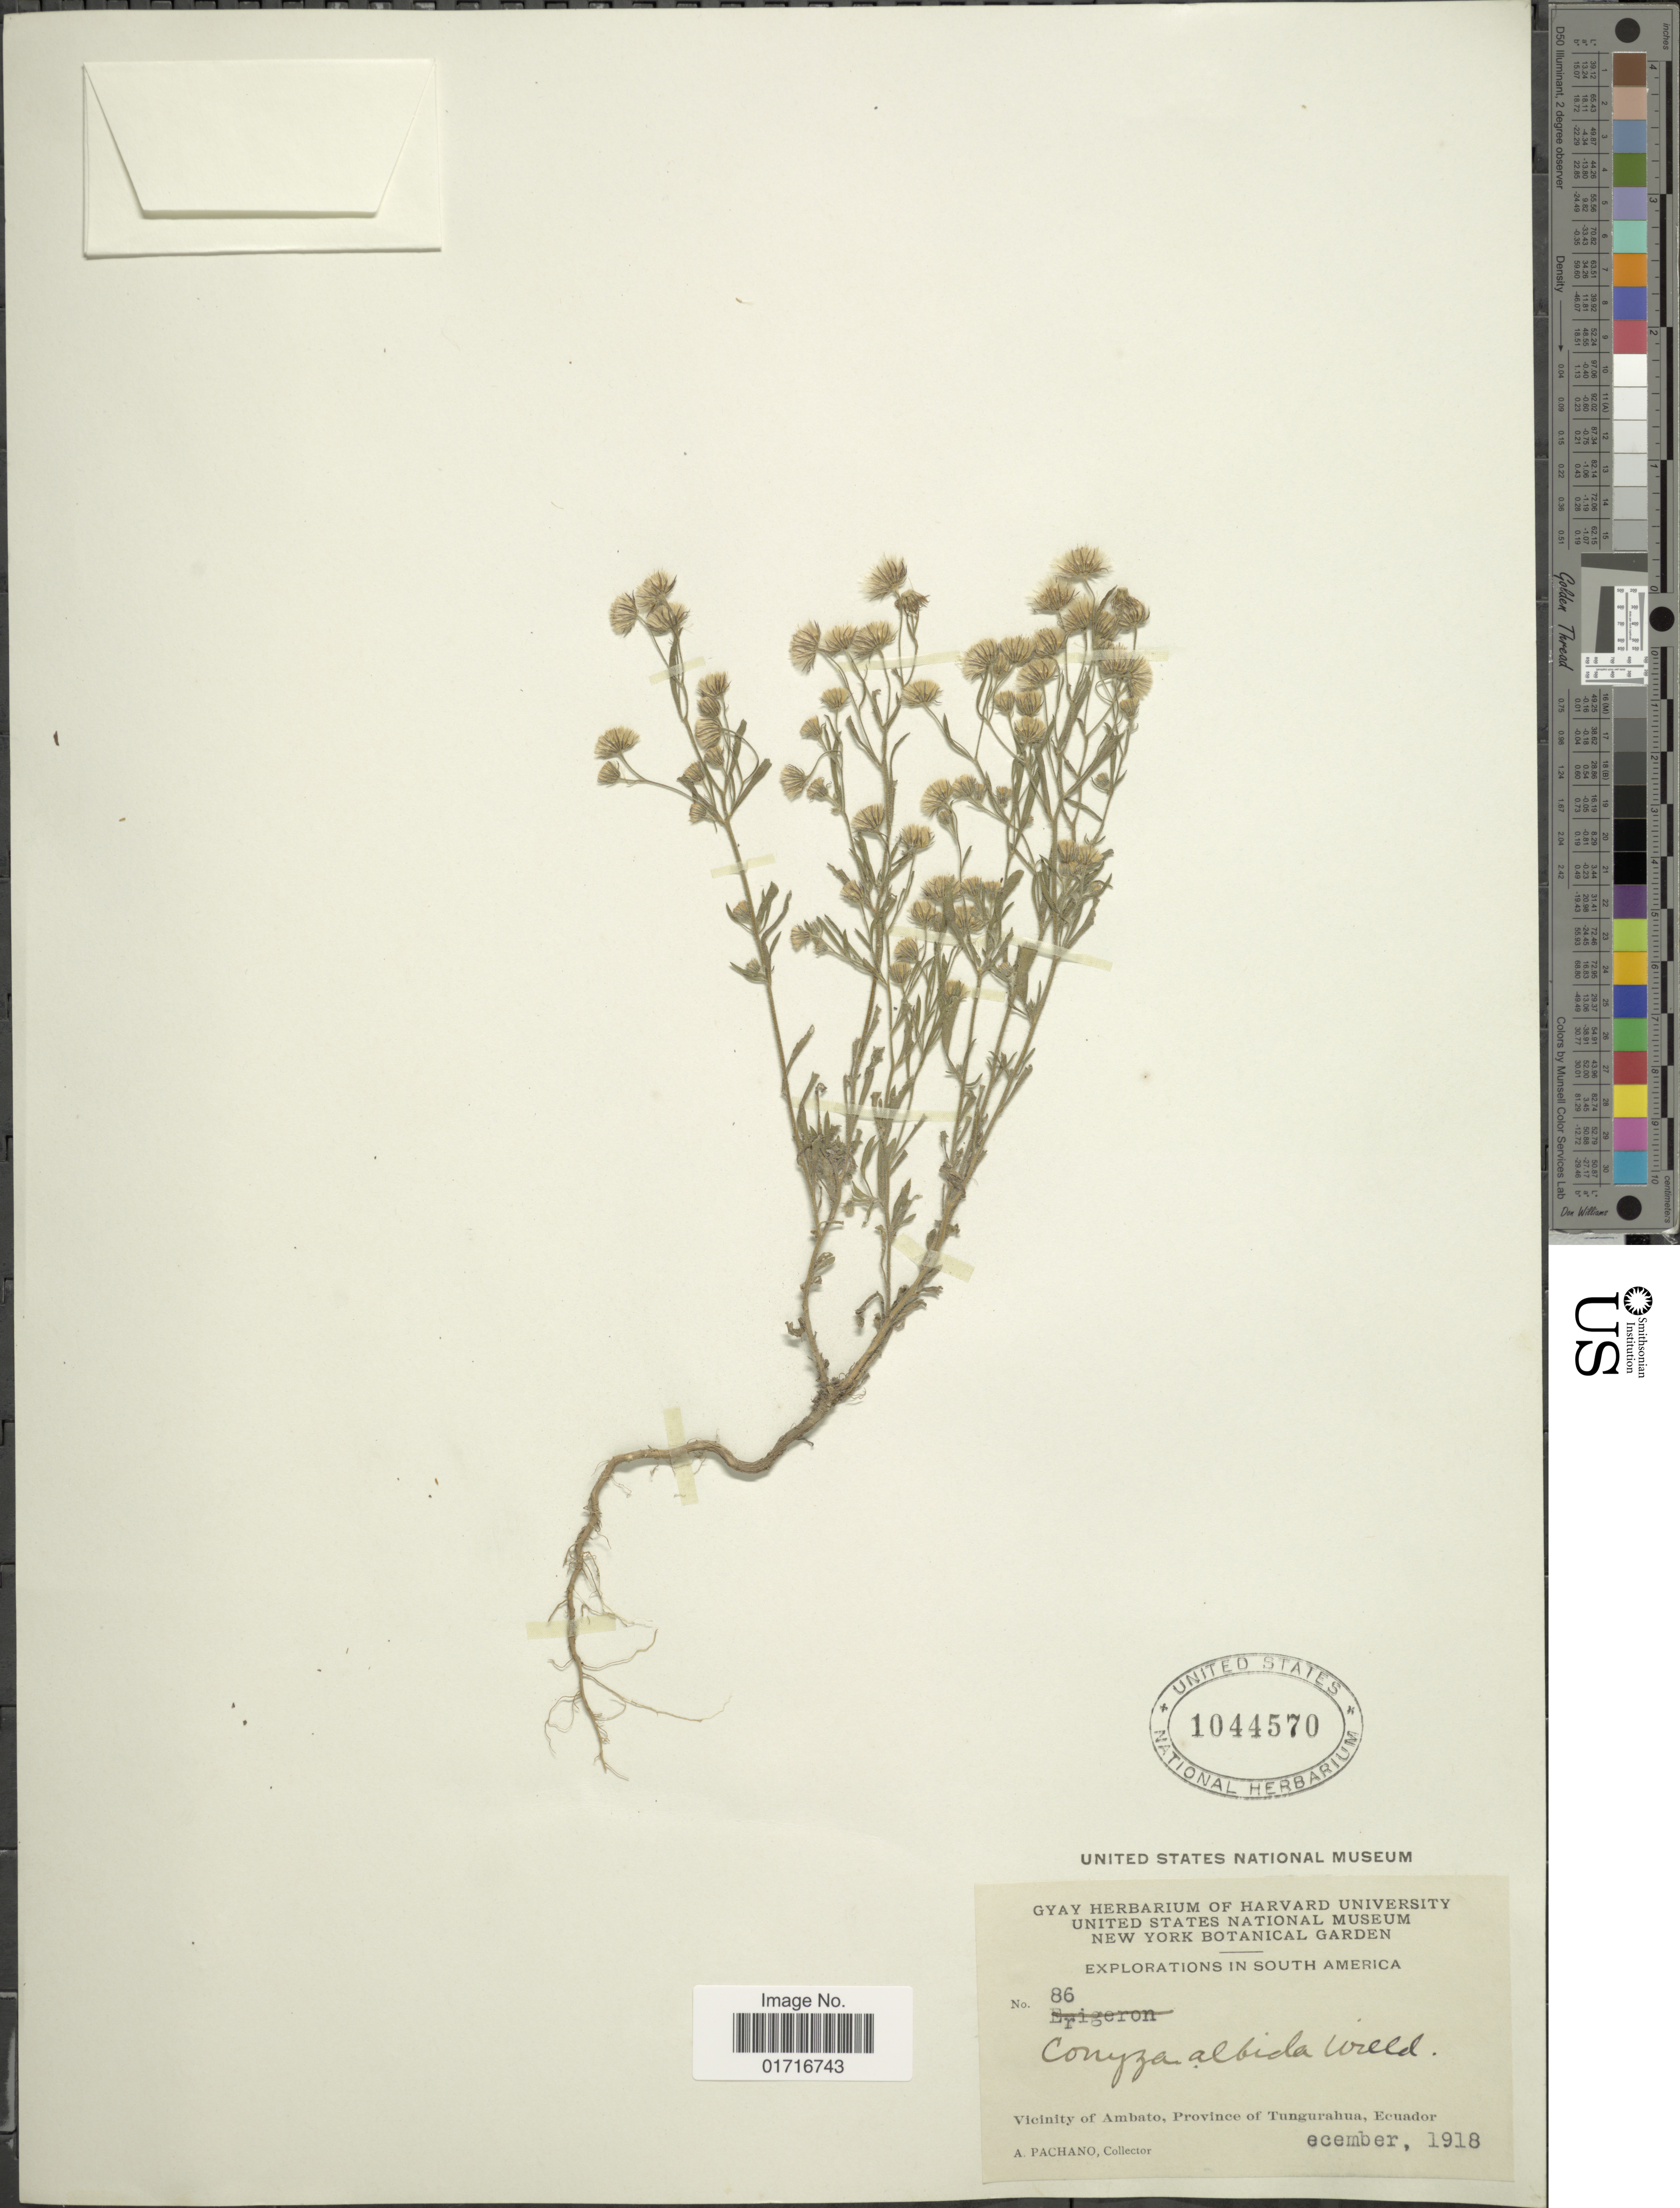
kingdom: Plantae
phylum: Tracheophyta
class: Magnoliopsida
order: Asterales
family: Asteraceae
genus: Conyza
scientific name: Conyza albida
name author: Willd. ex Spreng.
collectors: A. Pachano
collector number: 86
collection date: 1918-12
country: Ecuador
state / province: Tungurahua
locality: Vicinity of Ambato, Province, of Tunguruahua, Ecuador.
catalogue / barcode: US 1044570